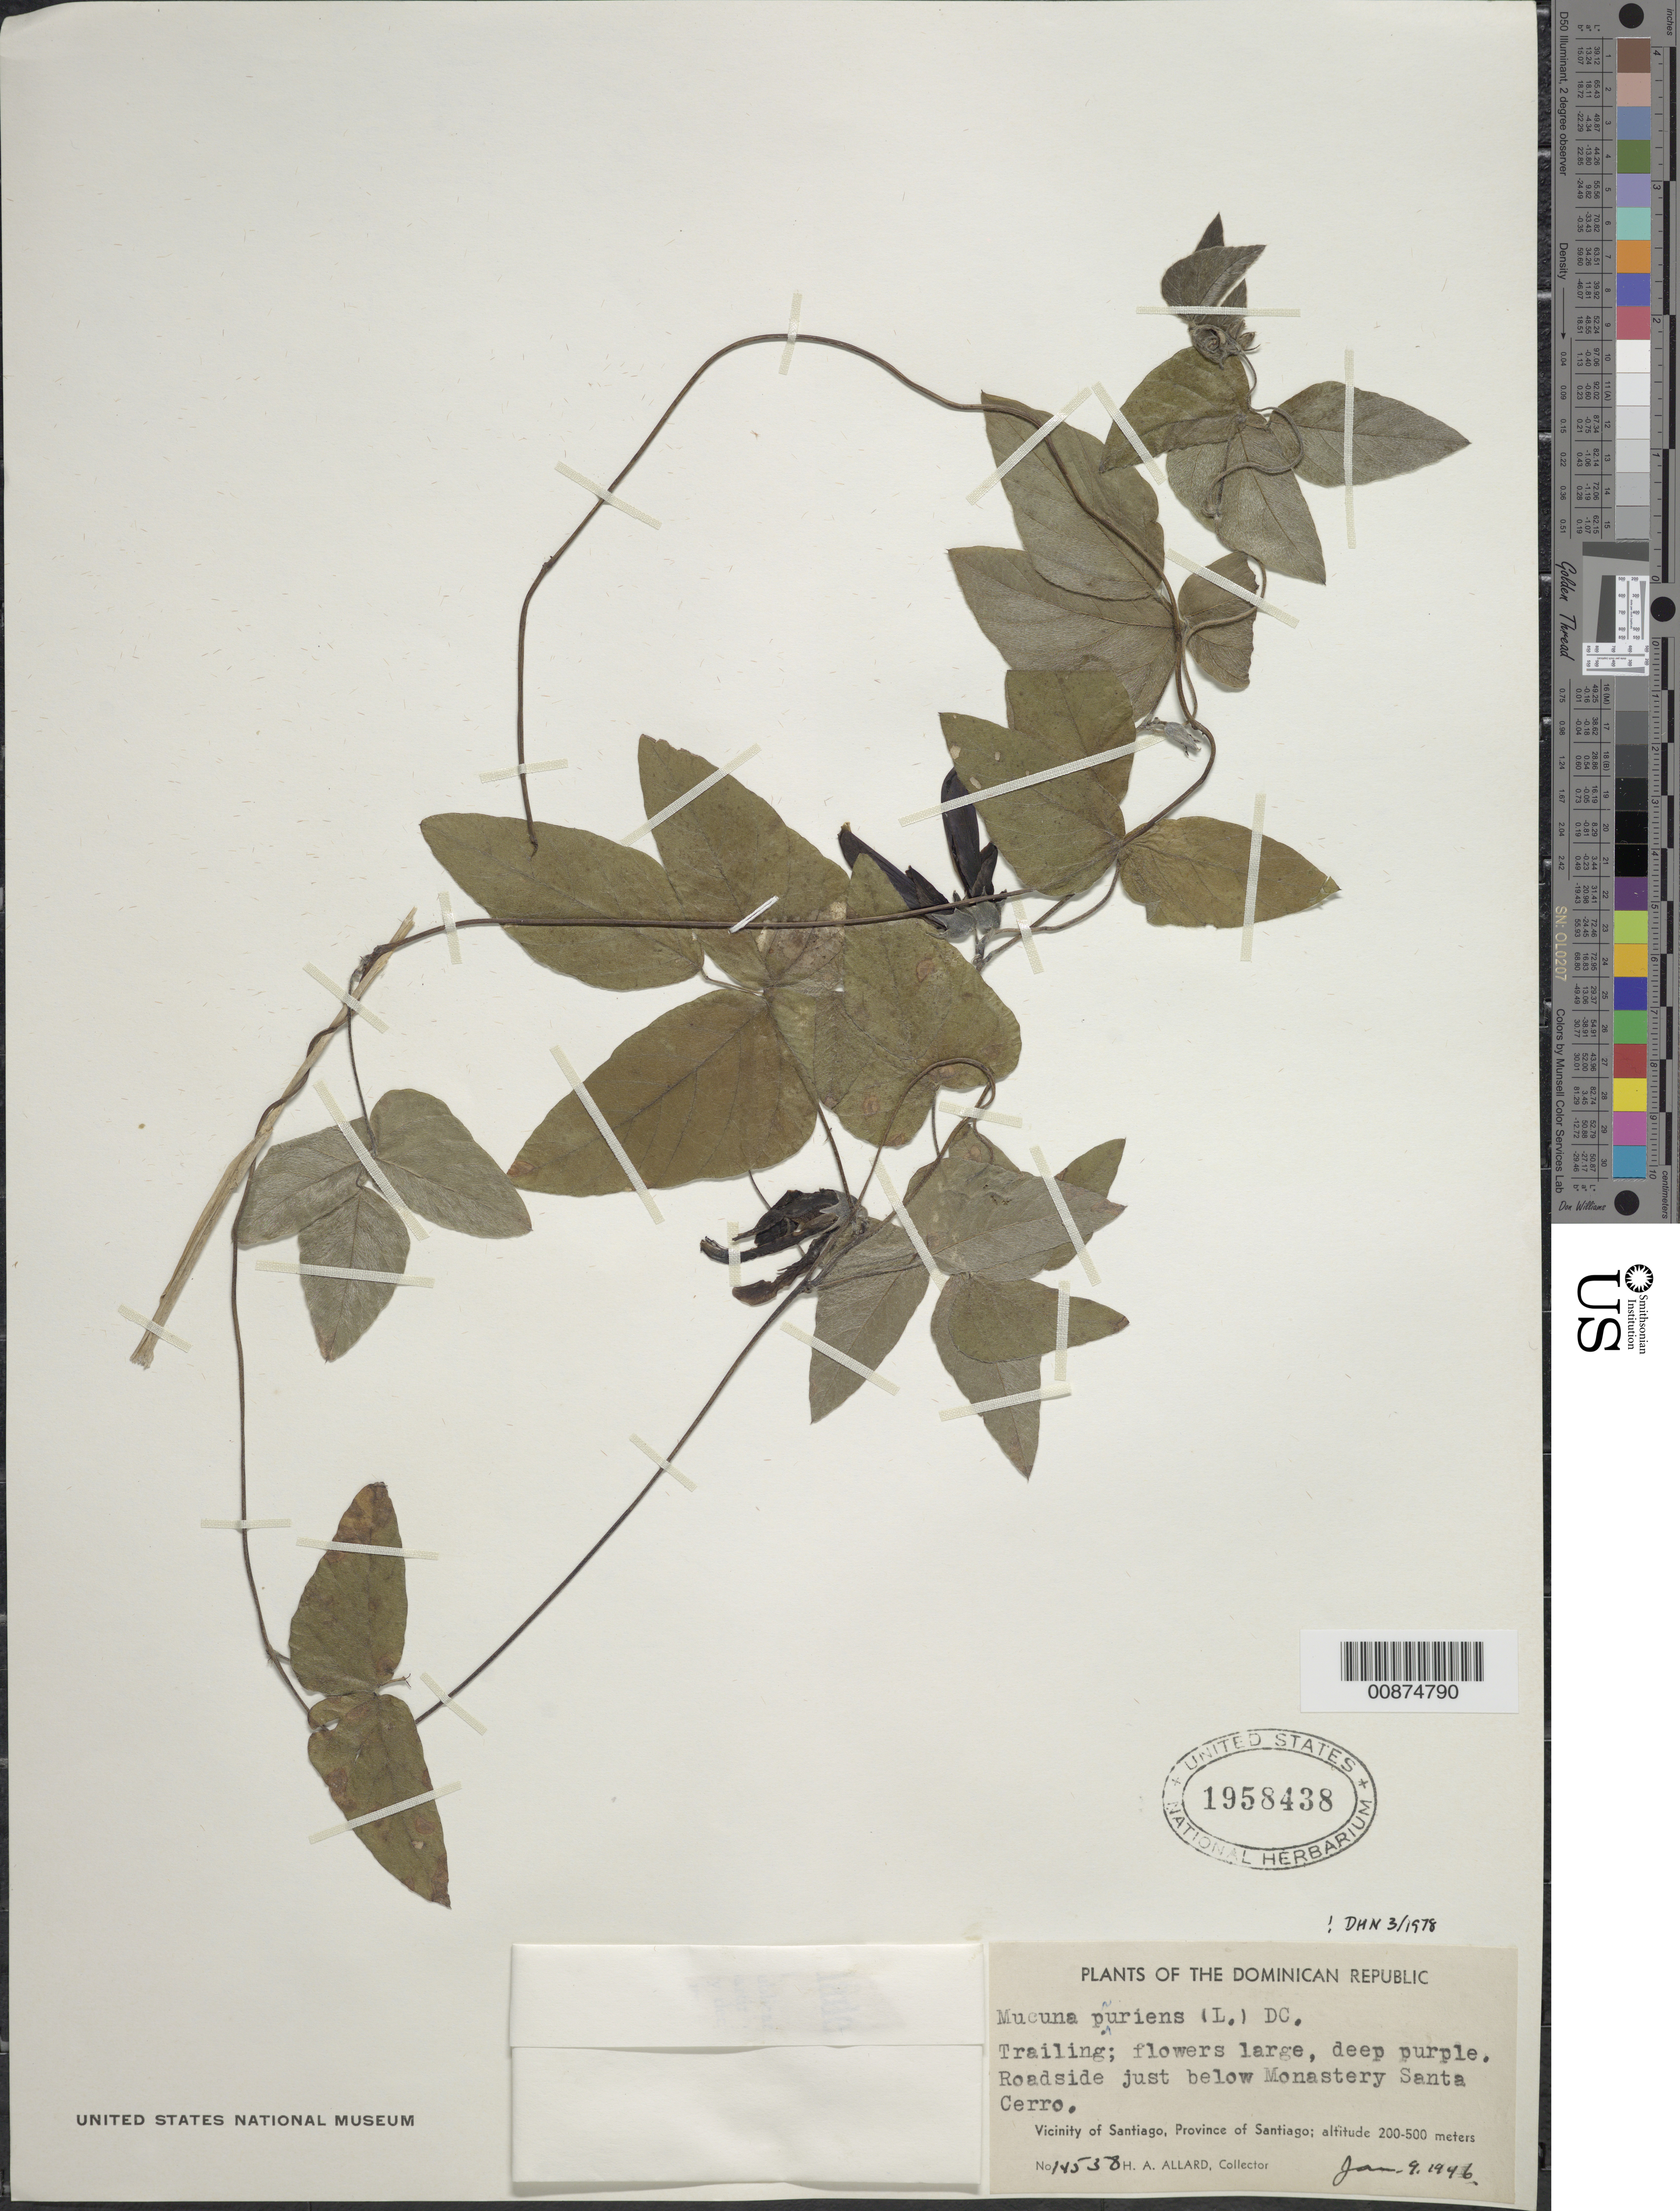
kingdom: Plantae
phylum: Tracheophyta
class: Magnoliopsida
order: Fabales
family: Fabaceae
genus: Mucuna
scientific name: Mucuna pruriens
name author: (L.) DC.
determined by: Nicolson, Dan H.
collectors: H. A. Allard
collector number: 14538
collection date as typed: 09 Jan 1946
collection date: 1946-01-09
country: Dominican Republic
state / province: Santiago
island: Hispaniola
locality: Roadside just below Monastery Santa Cerro. Vicinity of Santiago.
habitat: Trailing. Roadside.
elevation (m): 200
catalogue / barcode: US 1958438